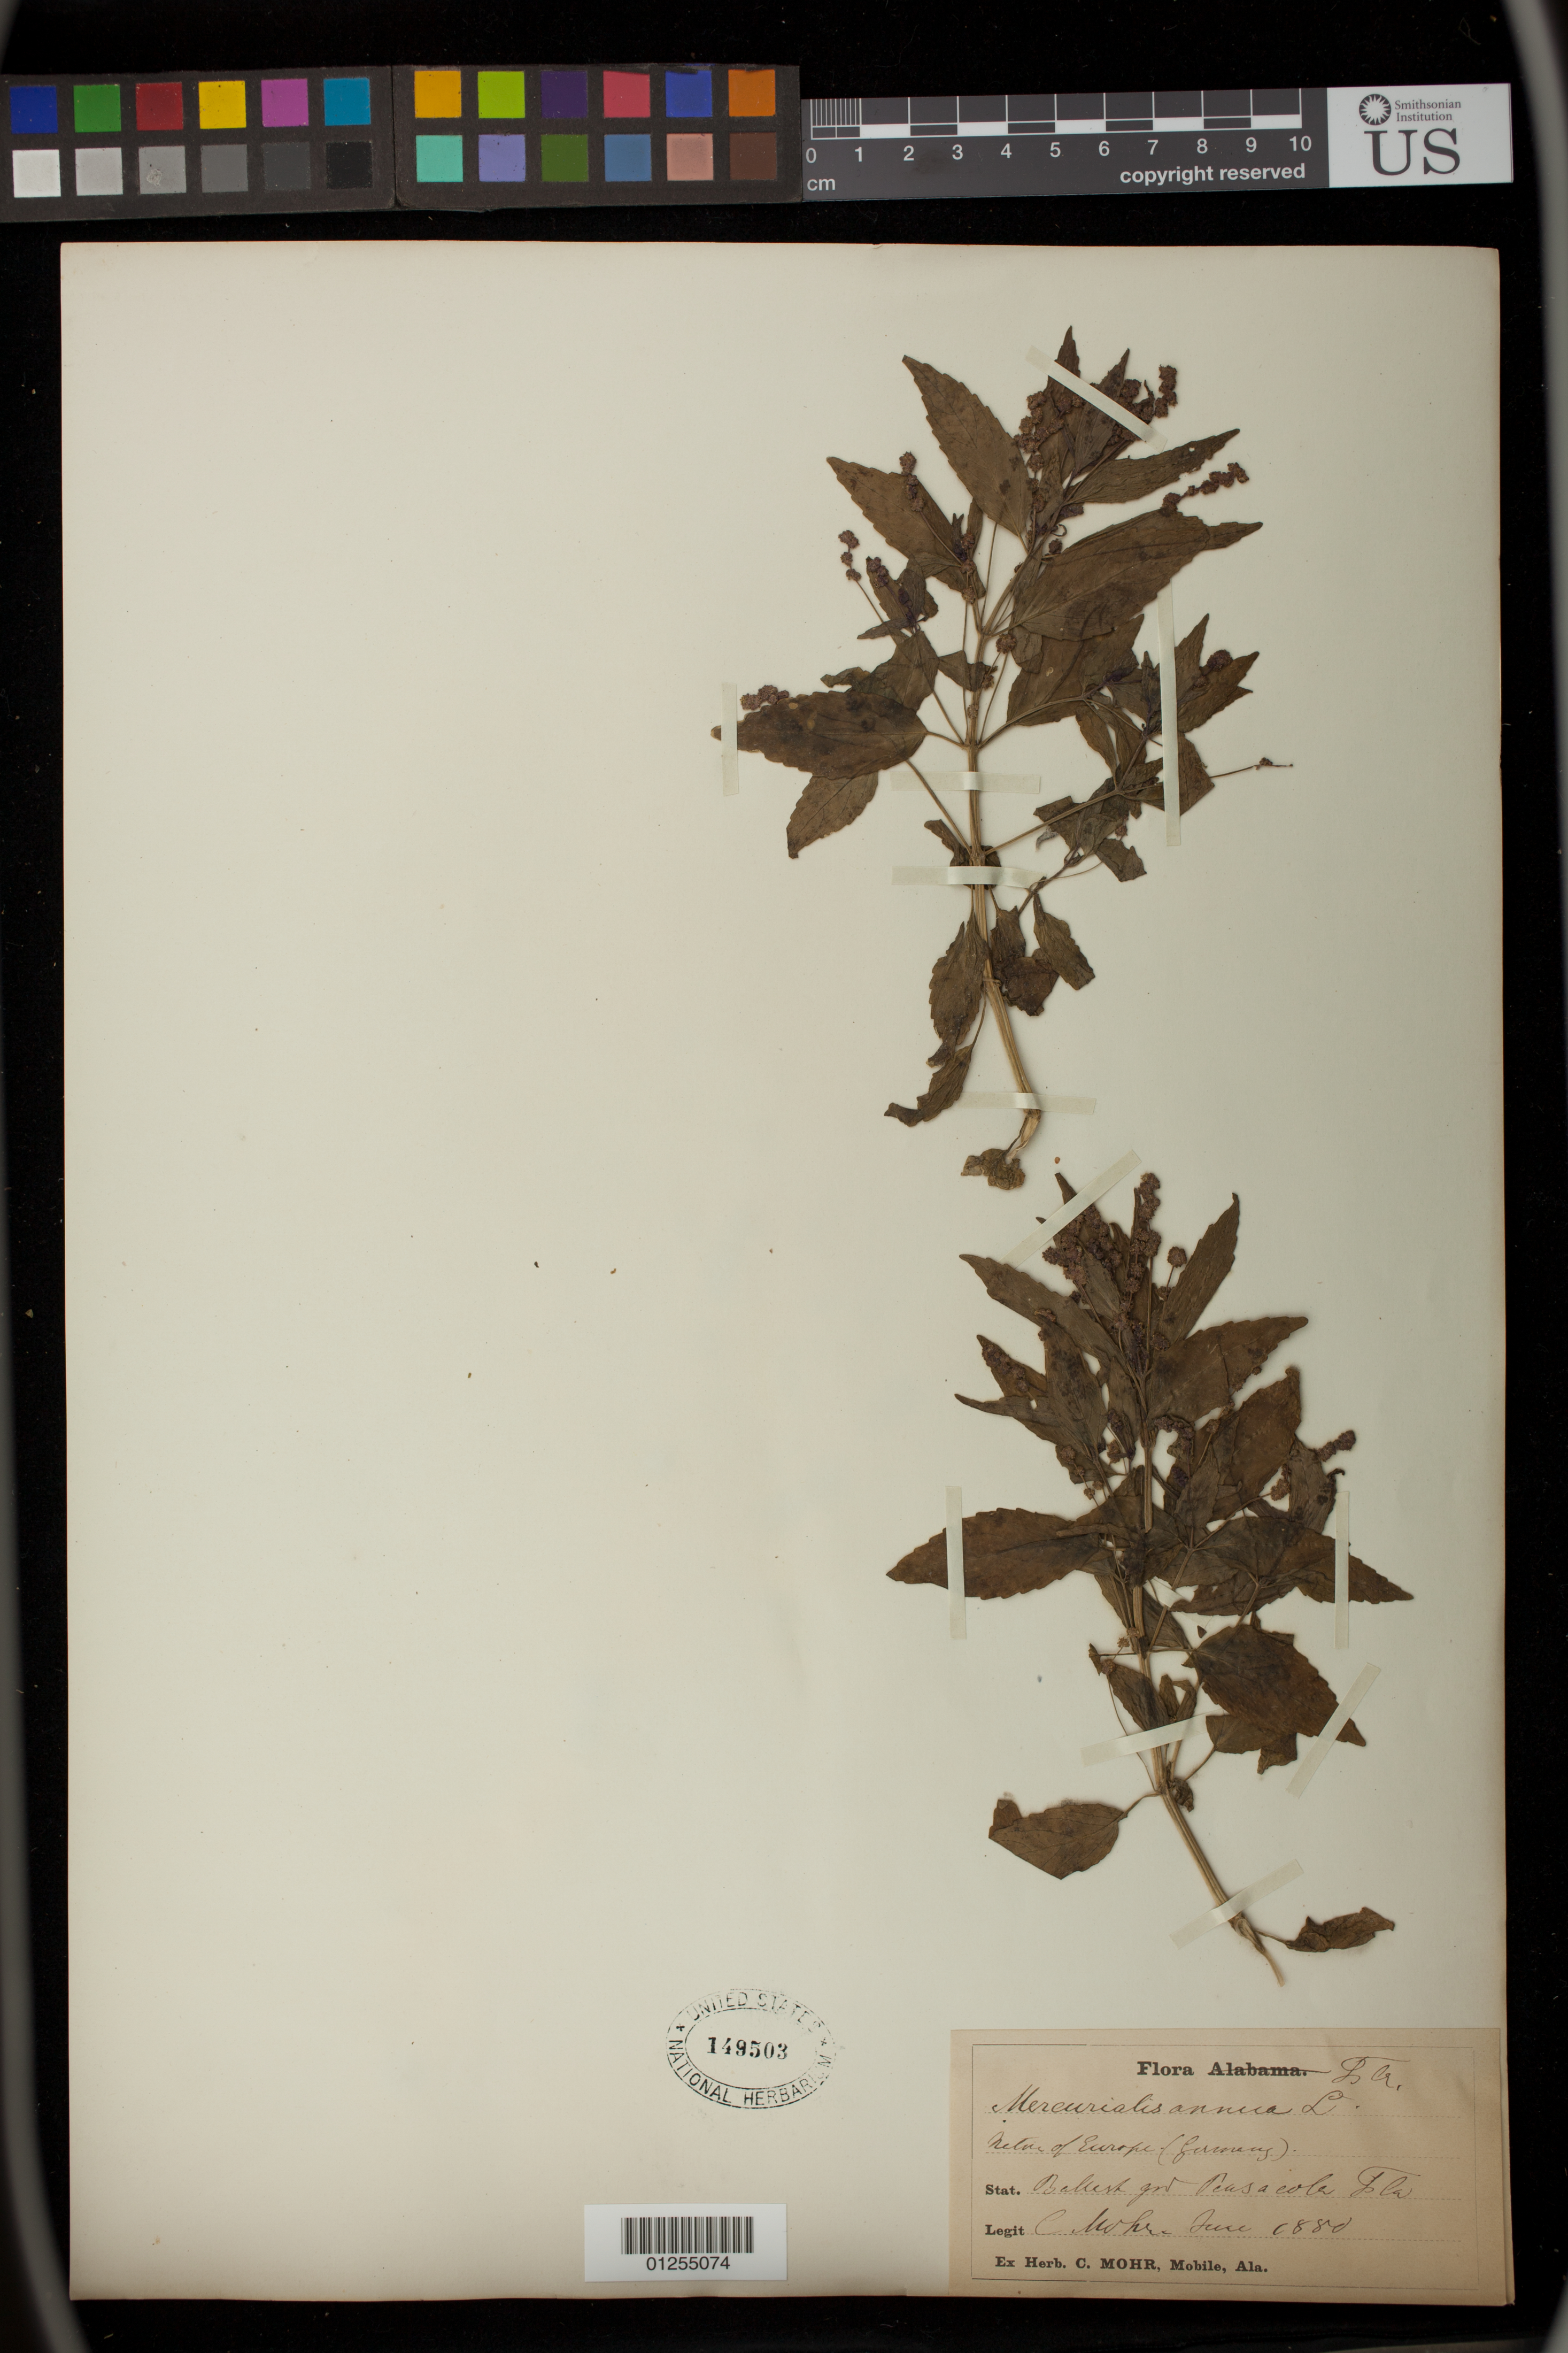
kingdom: Plantae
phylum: Tracheophyta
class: Magnoliopsida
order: Malpighiales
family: Euphorbiaceae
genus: Mercurialis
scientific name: Mercurialis annua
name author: L.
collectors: C. T. Mohr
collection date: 1880-06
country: United States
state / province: Florida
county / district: Escambia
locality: Ballest gd Pensacola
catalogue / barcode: US 149503